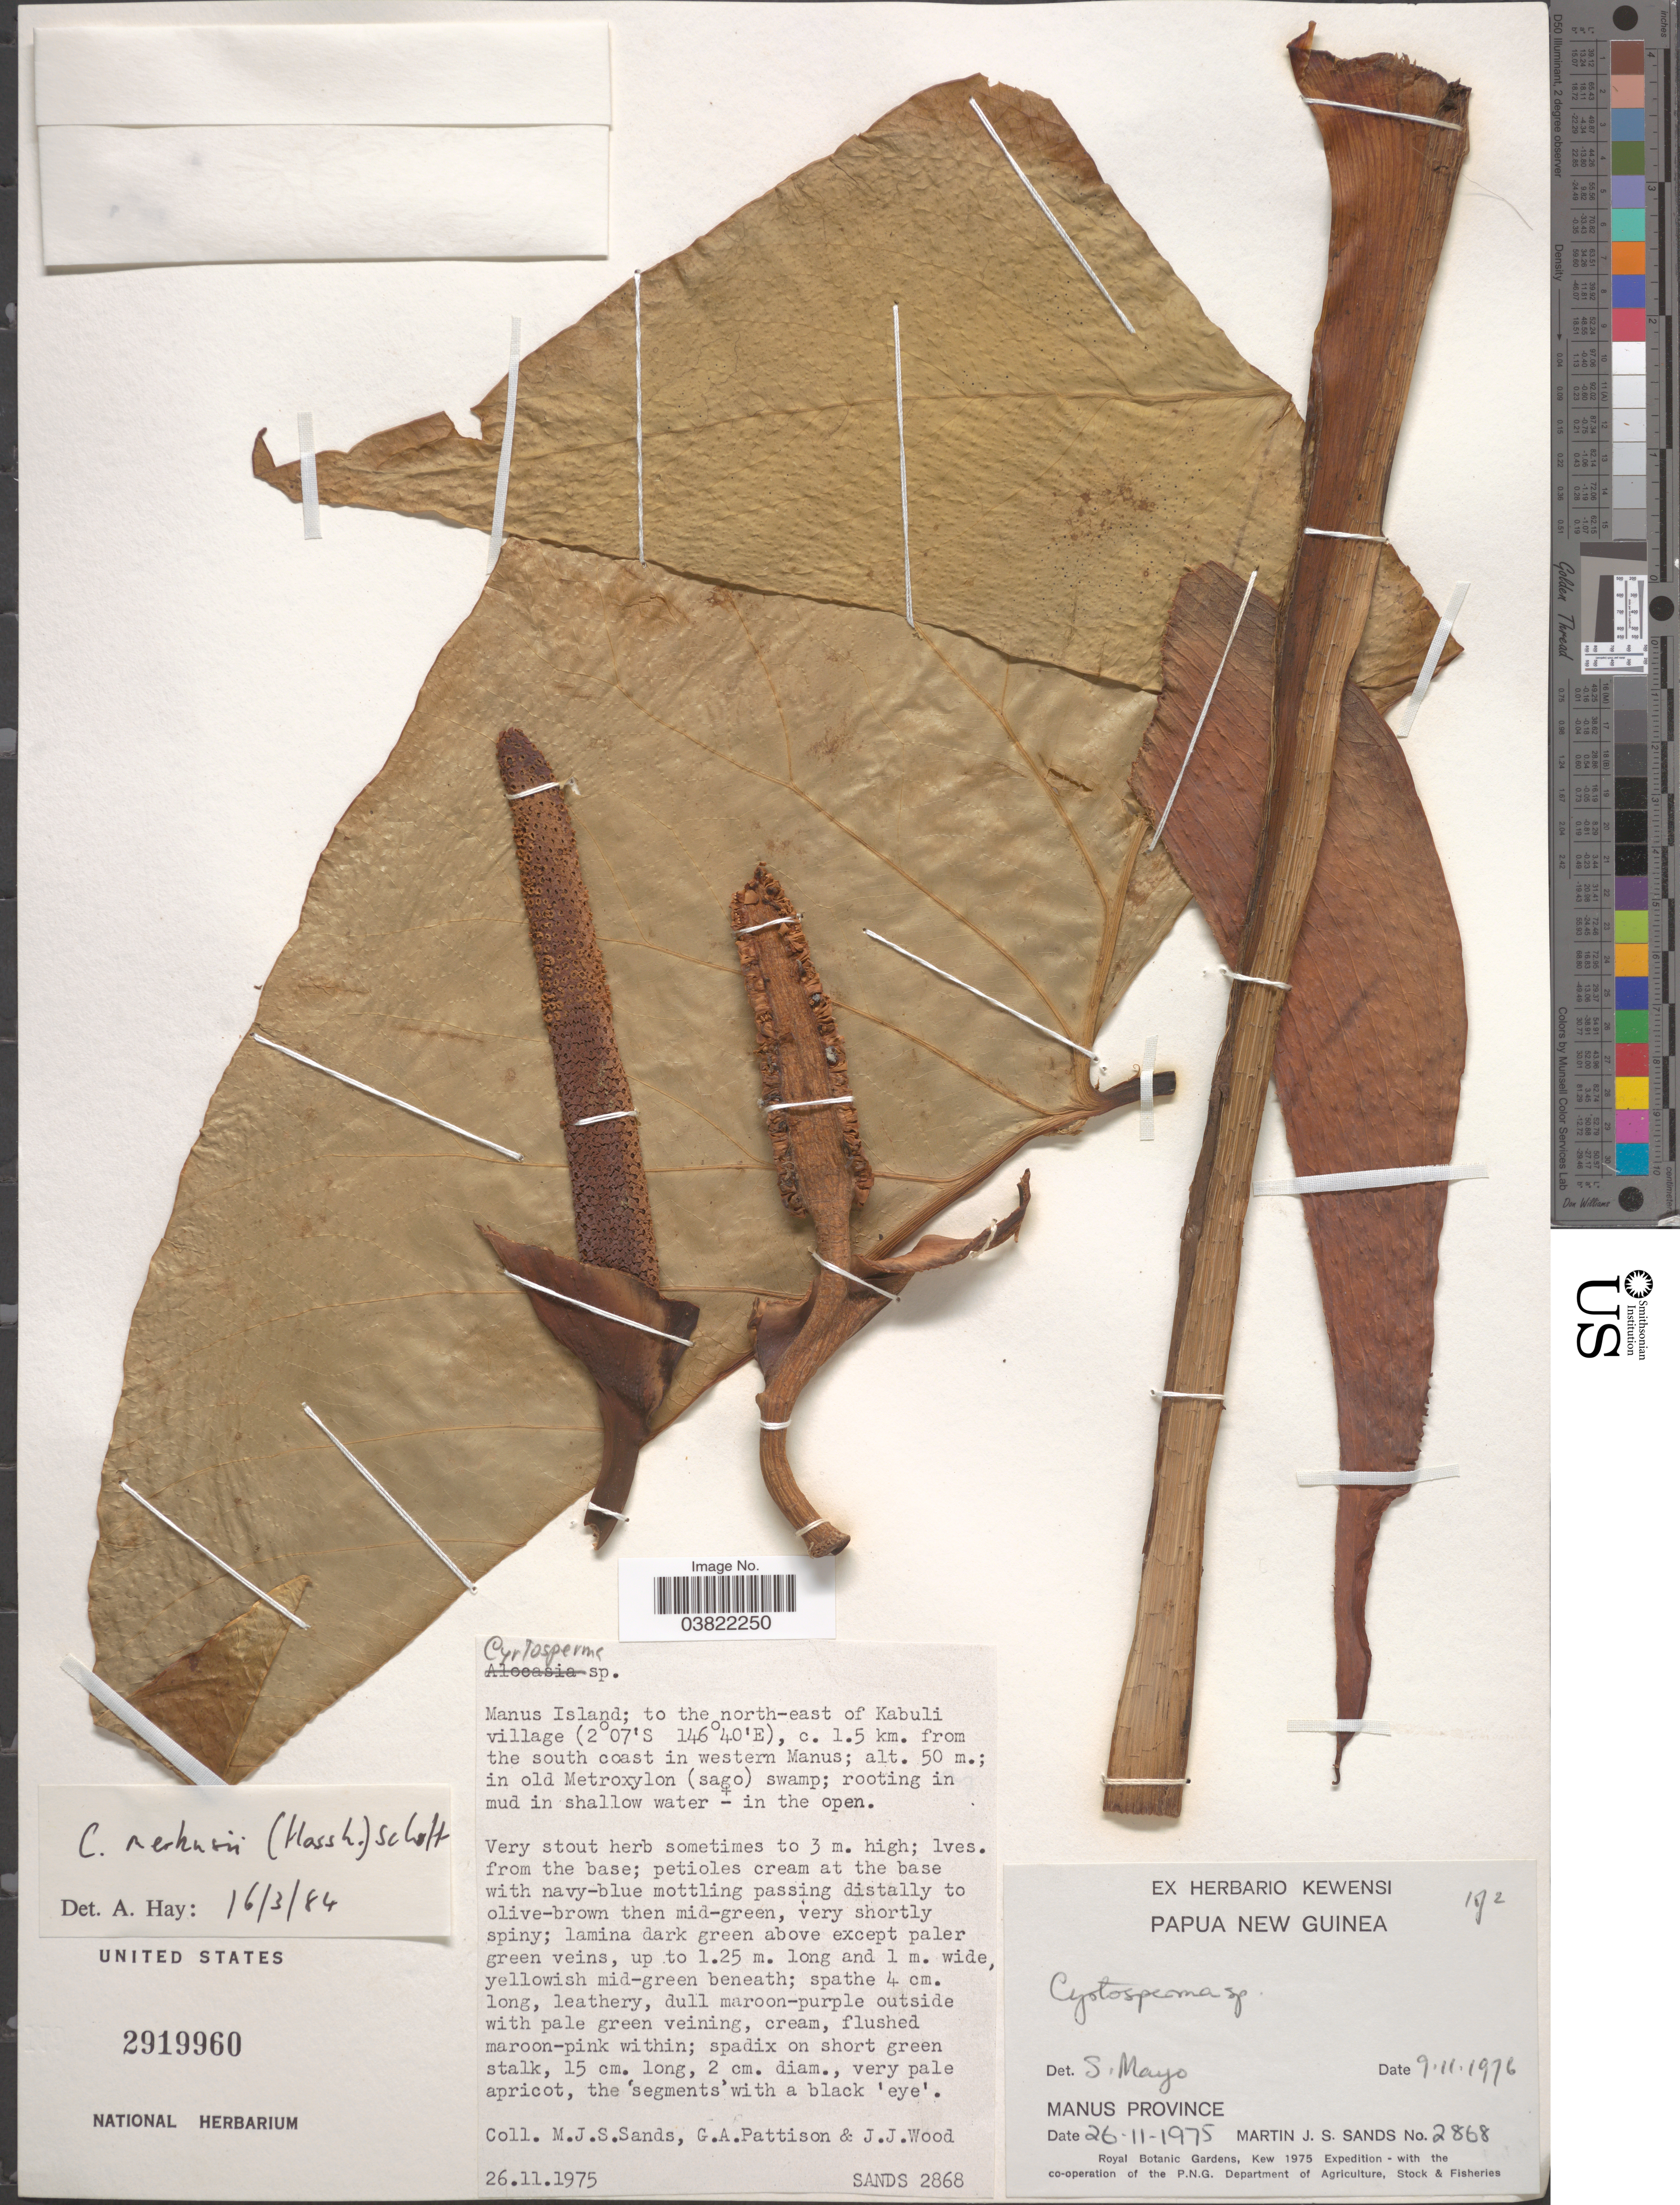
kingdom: Plantae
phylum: Tracheophyta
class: Liliopsida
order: Alismatales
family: Araceae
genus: Cyrtosperma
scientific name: Cyrtosperma merkusii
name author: (Hassk.) Schott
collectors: M. Sands, G. Pattison & J. Wood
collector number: SANDS 2868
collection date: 1975-11-26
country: Papua New Guinea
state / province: Manus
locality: Manus Island.; to the north-east of Kabuli village, c. 1.5 km. from the south coast in western Manus.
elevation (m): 50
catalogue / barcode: US 2919960